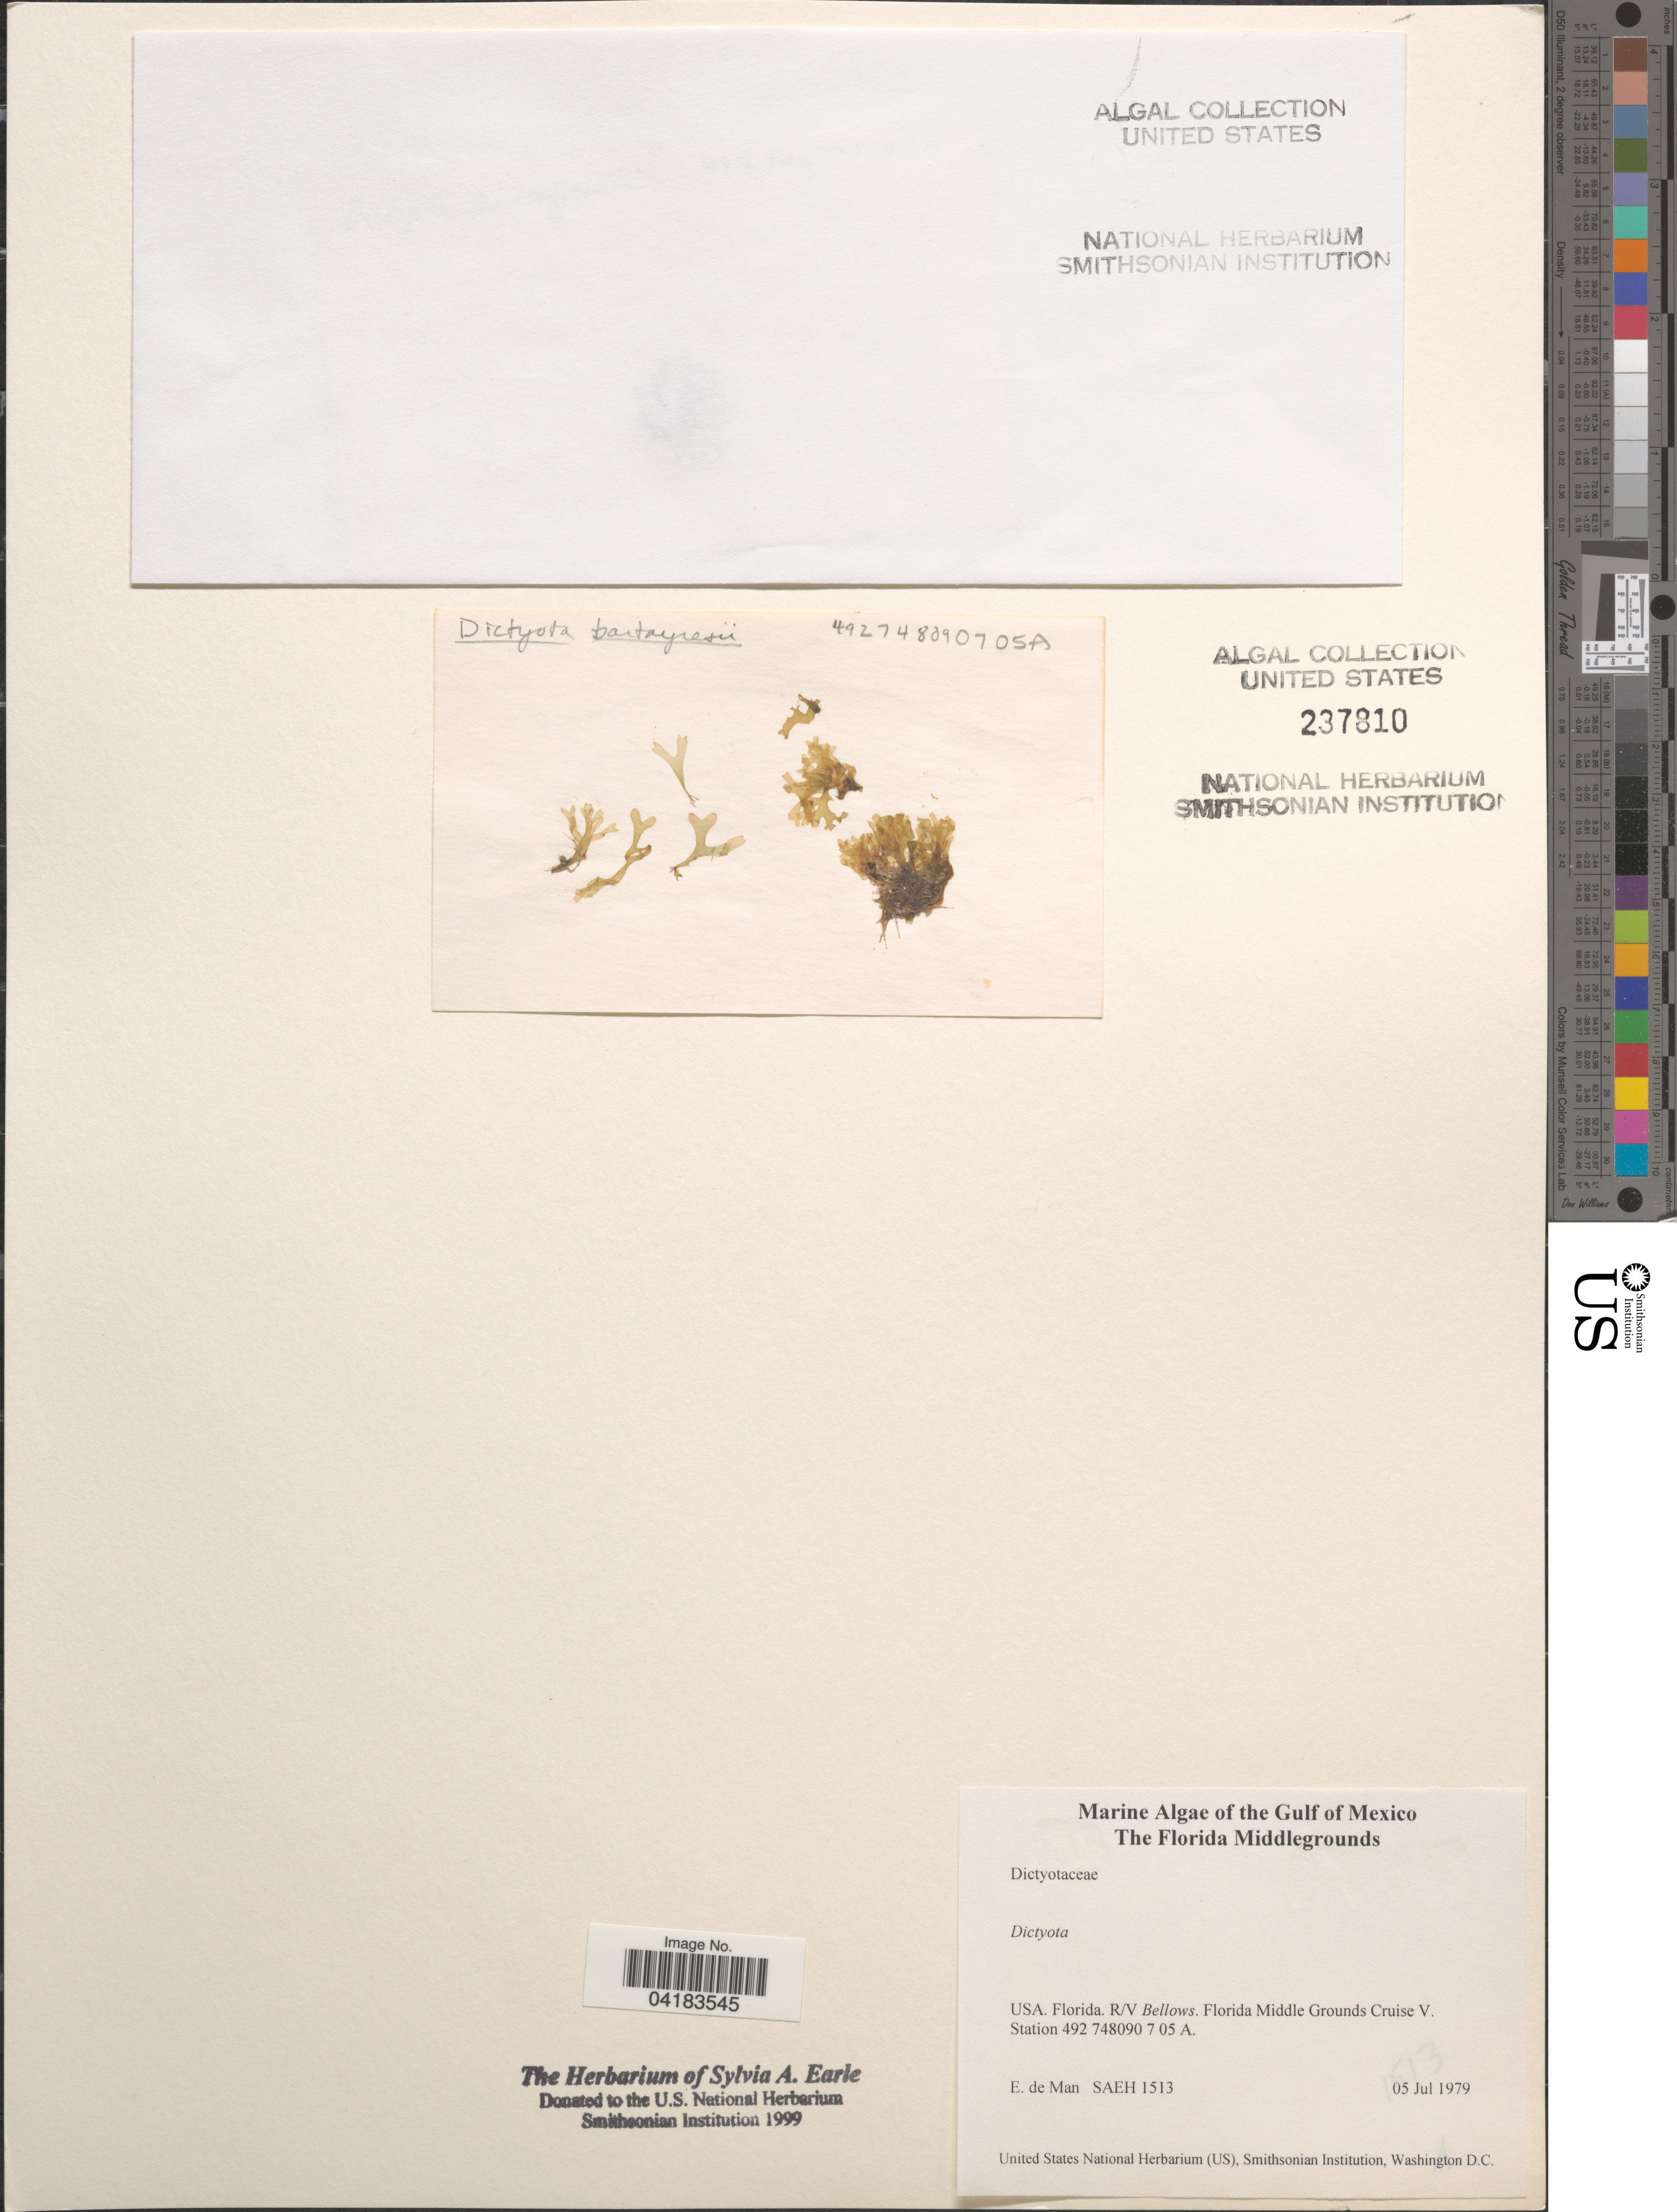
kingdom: Chromista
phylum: Ochrophyta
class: Phaeophyceae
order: Dictyotales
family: Dictyotaceae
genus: Dictyota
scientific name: Dictyota sp.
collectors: E. de Man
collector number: SAEH1513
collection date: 1979-07-05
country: United States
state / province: Florida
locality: The Gulf of Mexico. The Florida Middlegrounds. R/V Bellows. Florida Middle Grounds Cruise V. Station 492 748090 7 05 A.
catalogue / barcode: US 237810